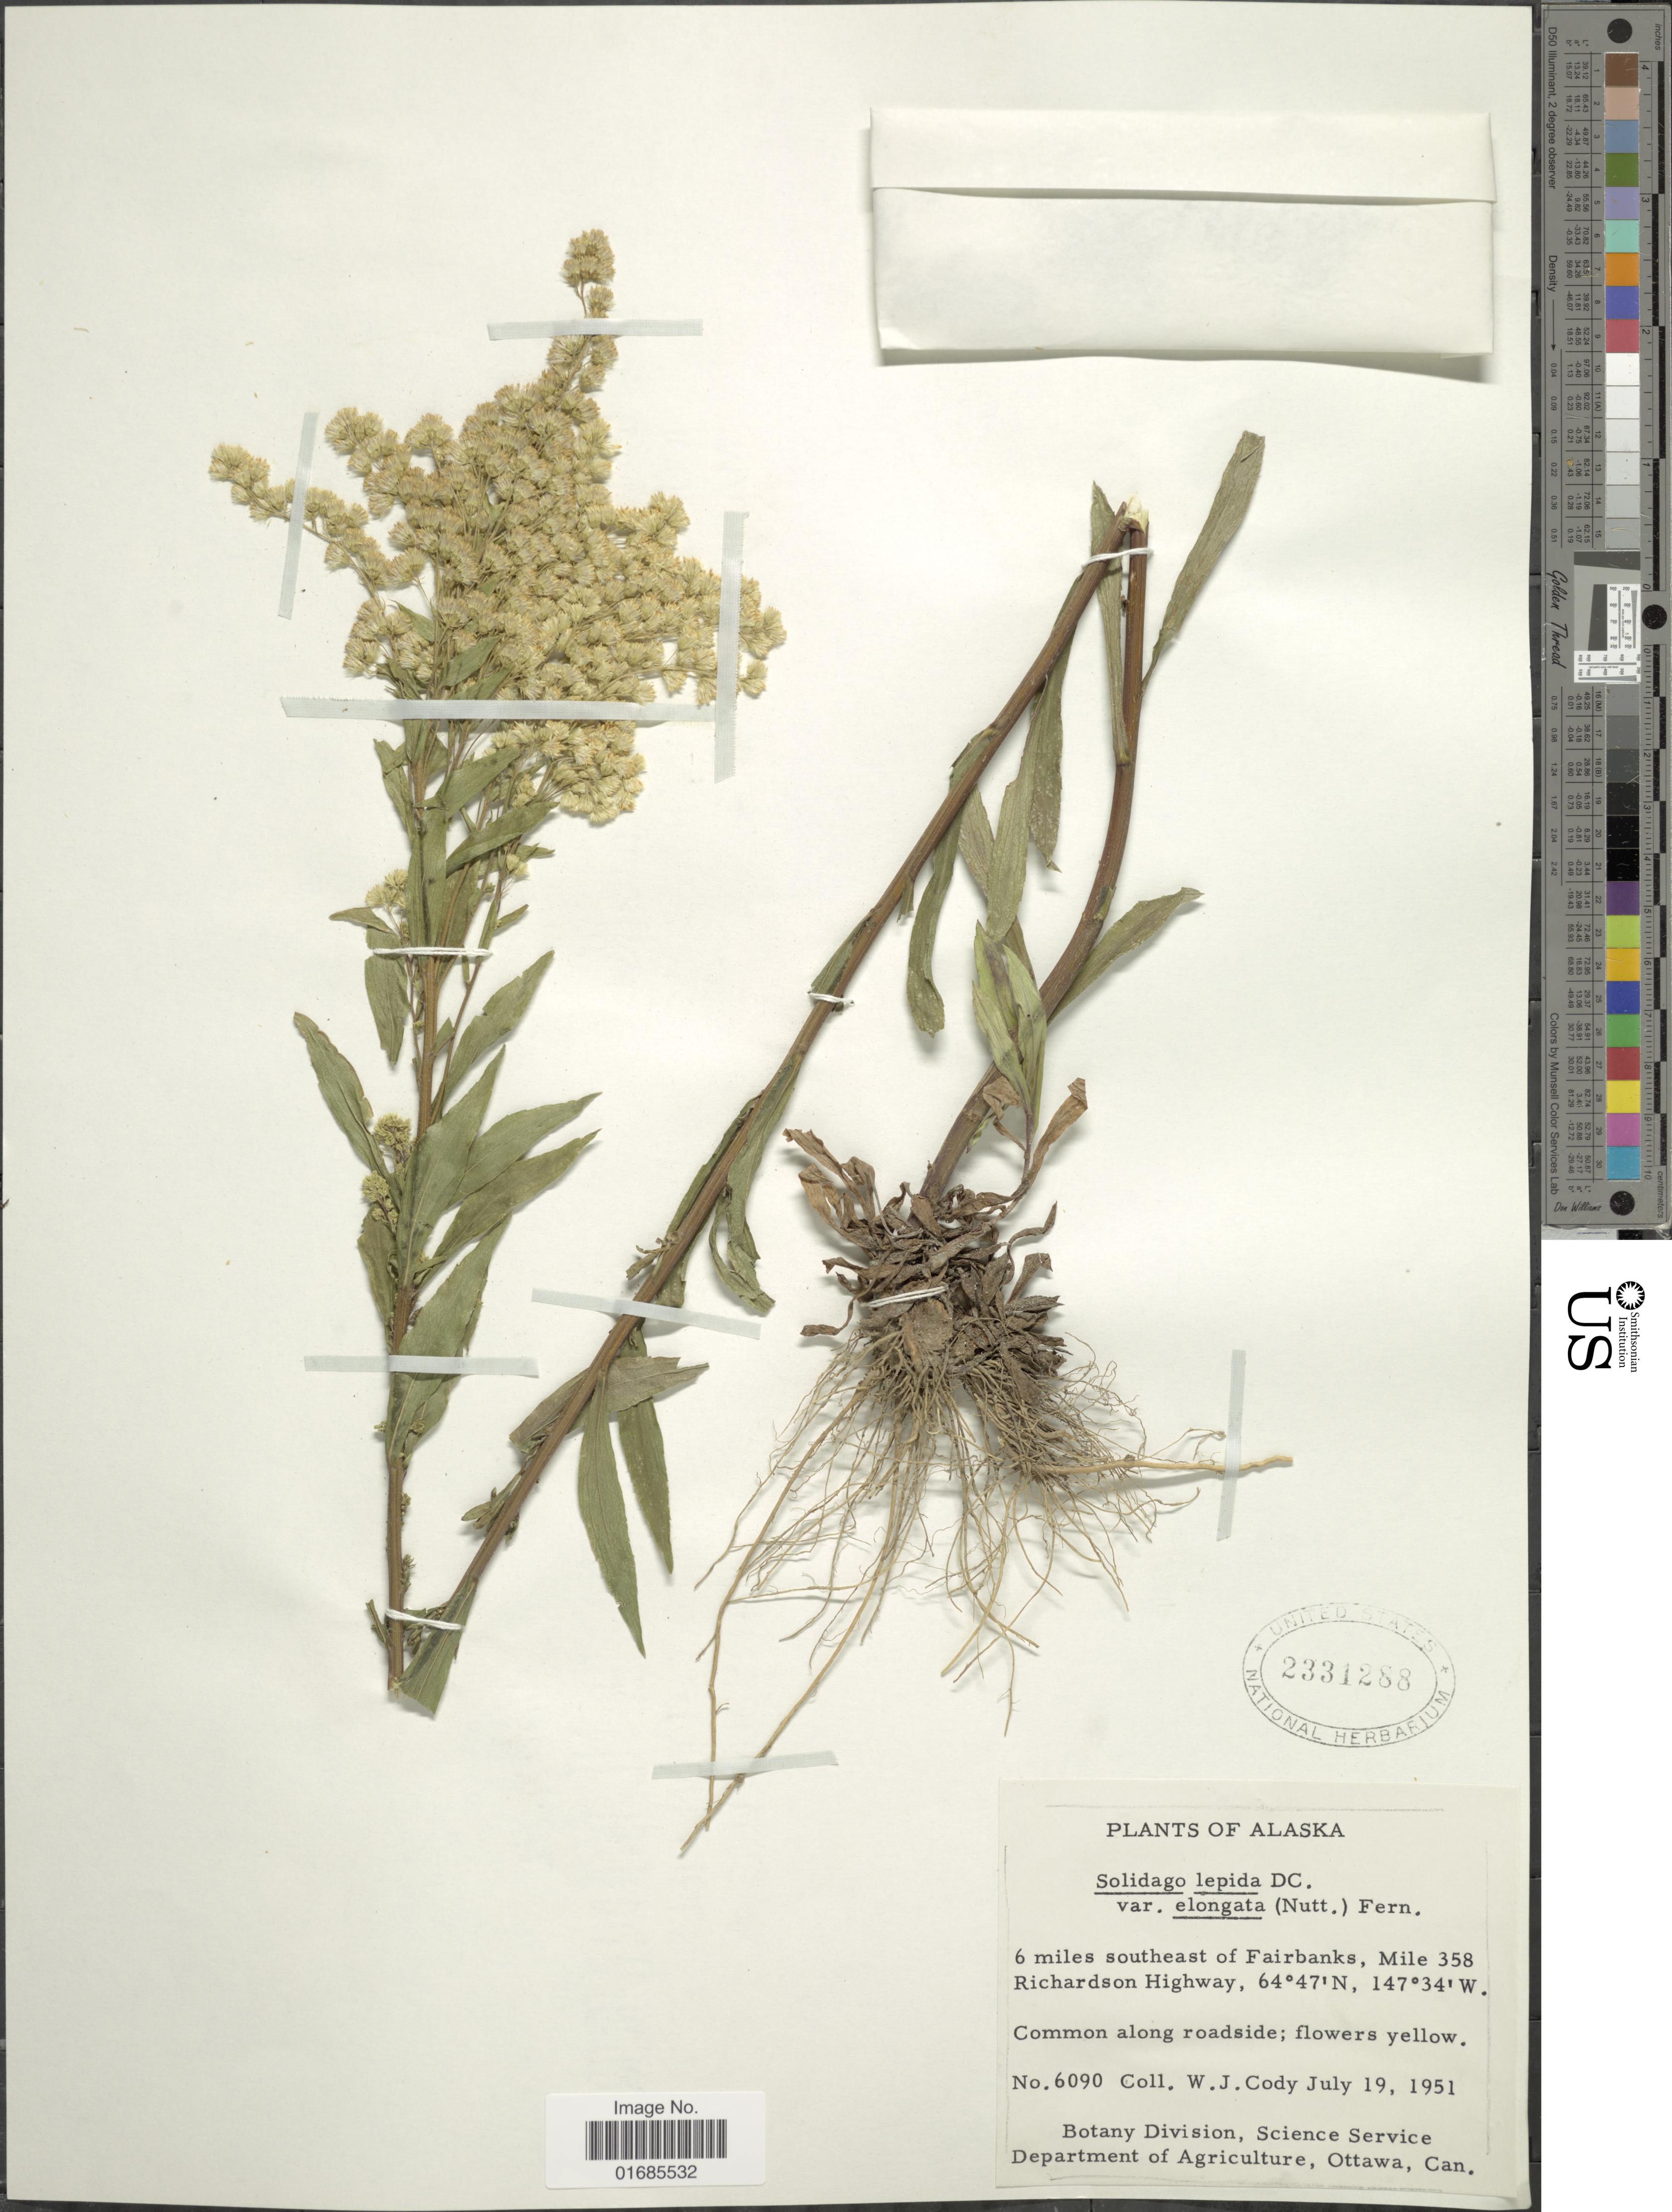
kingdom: Plantae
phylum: Tracheophyta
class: Magnoliopsida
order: Asterales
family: Asteraceae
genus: Solidago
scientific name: Solidago canadensis var. salebrosa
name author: (Piper) M.E. Jones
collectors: W. Cody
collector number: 6090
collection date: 1951-07-19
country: United States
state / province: Alaska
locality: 6 miles southeast of Fairbanks, Mile 358 Richardson Highway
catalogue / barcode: US 2331288